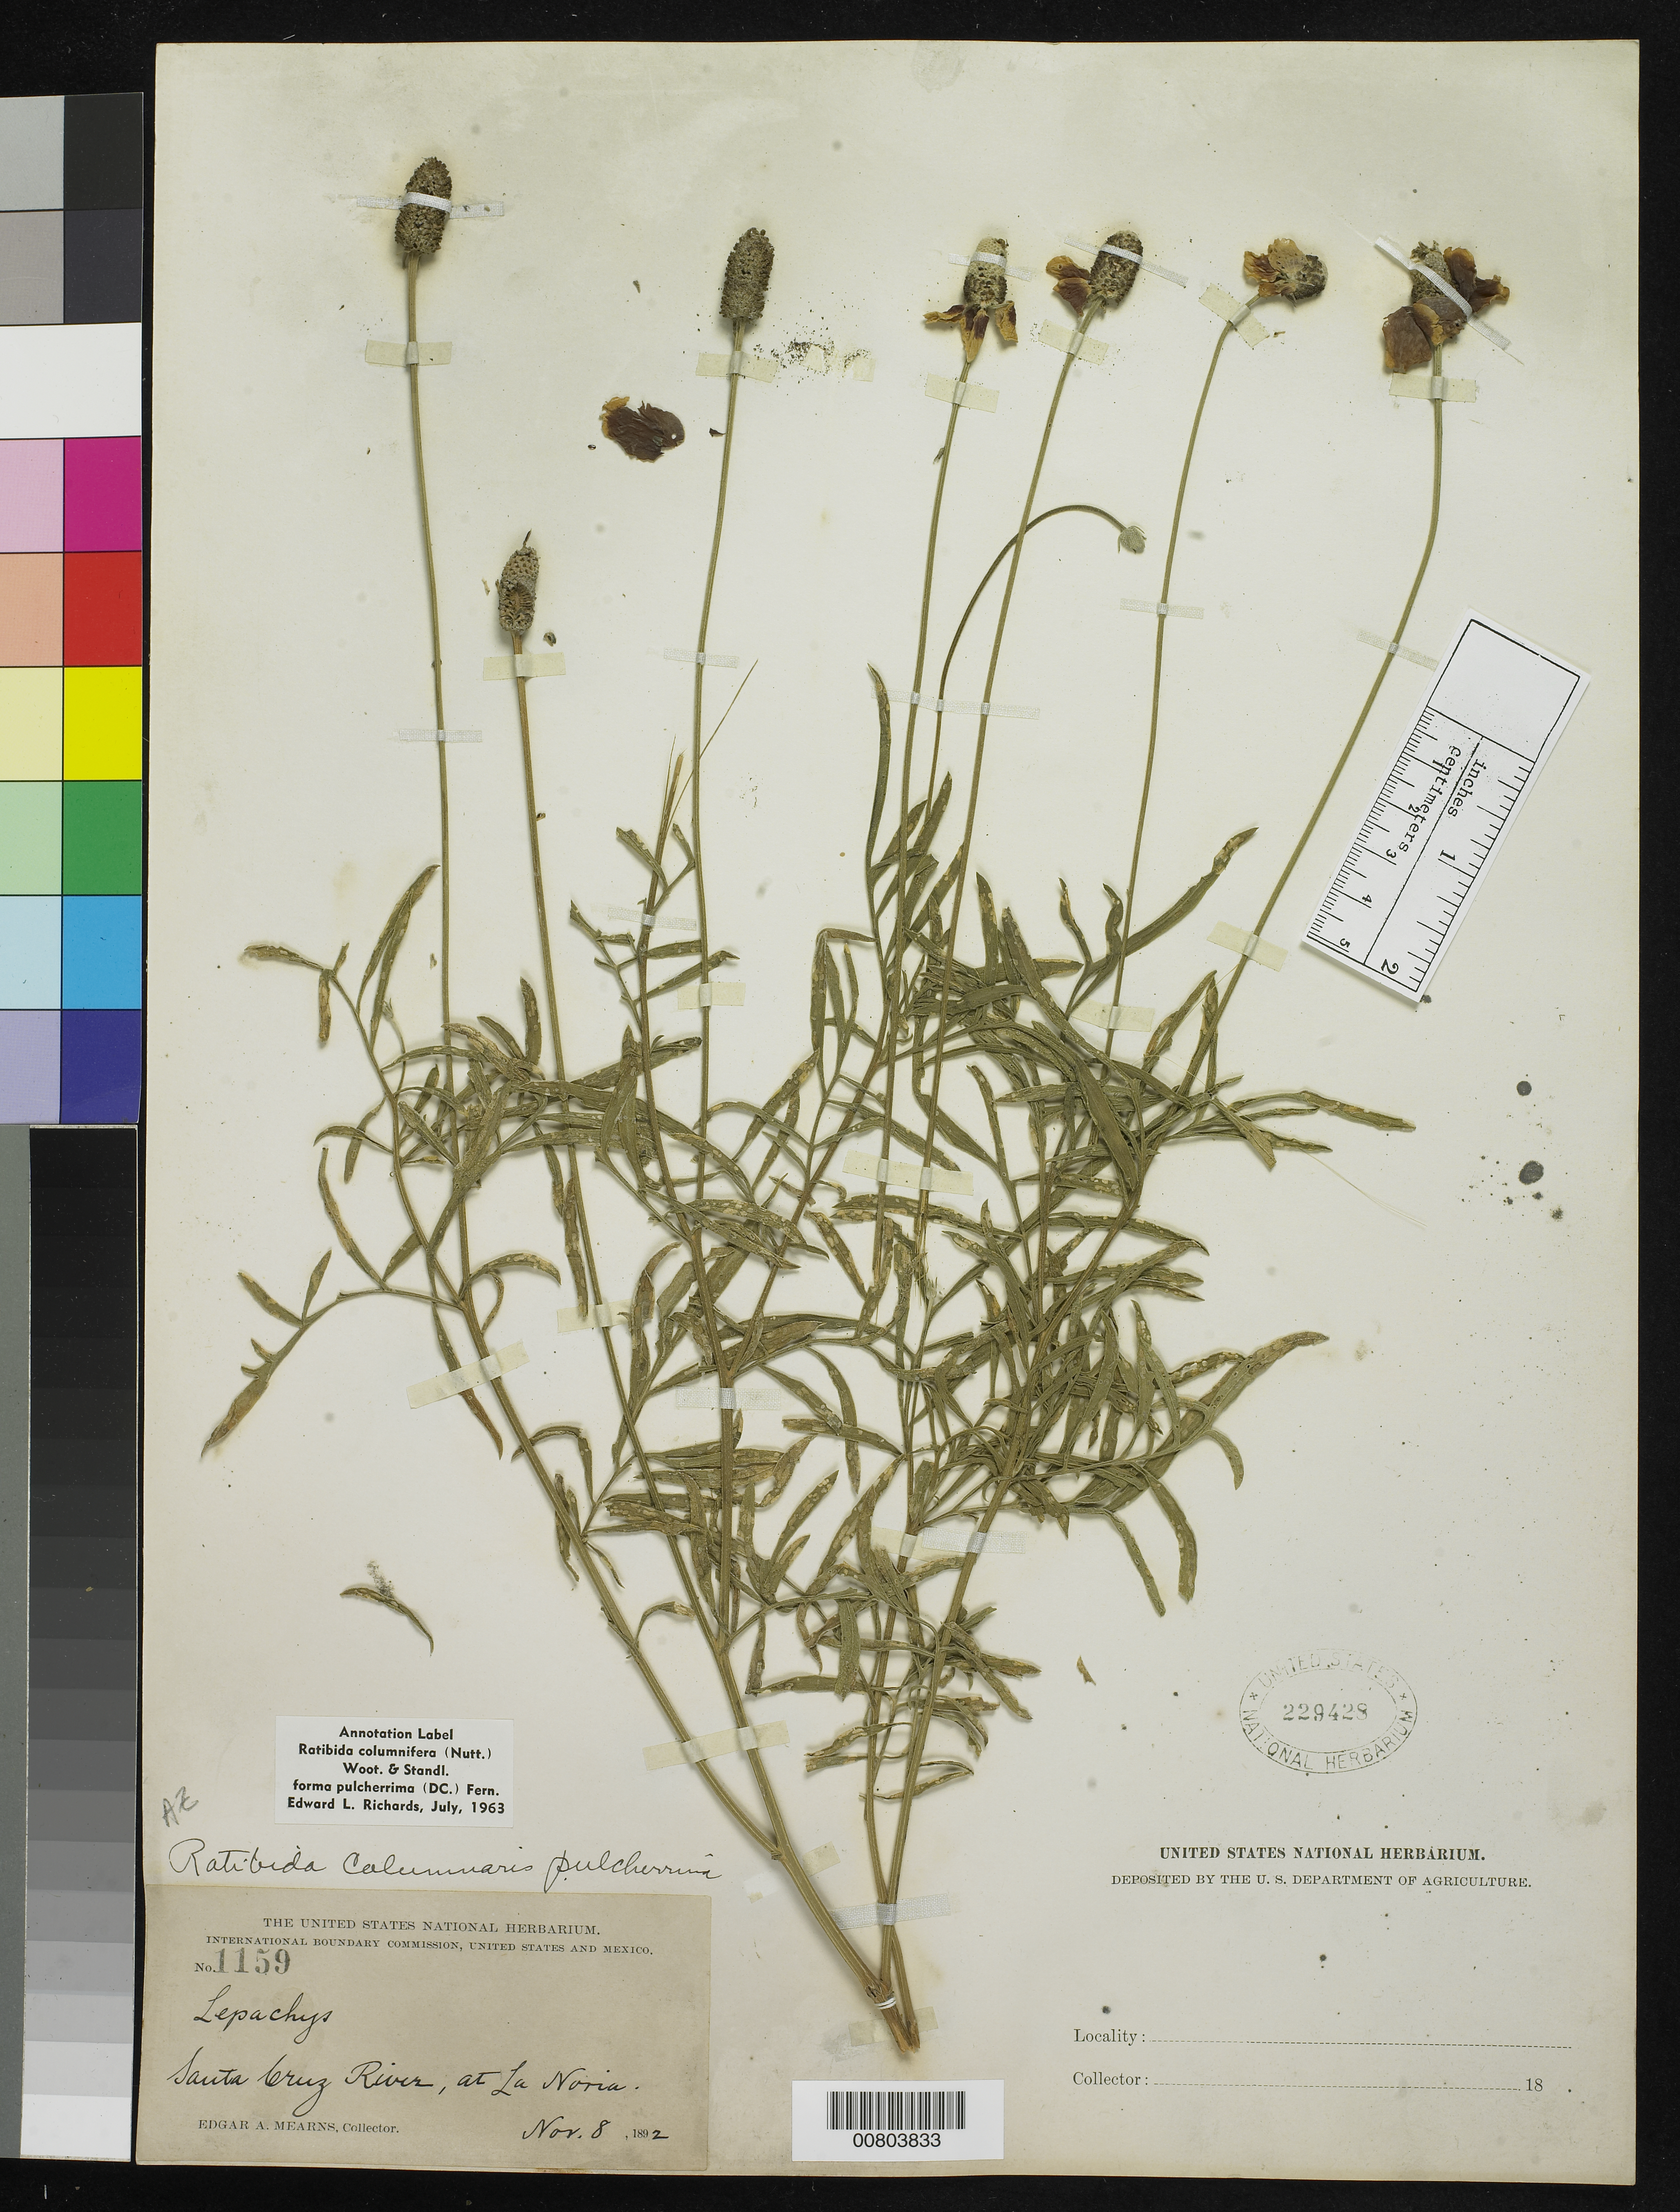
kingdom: Plantae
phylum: Tracheophyta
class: Magnoliopsida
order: Asterales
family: Asteraceae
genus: Ratibida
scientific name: Ratibida columnaris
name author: (Pursh) D. Don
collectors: E. A. Mearns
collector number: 1159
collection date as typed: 08 Nov 1892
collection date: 1892-11-08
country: United States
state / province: Arizona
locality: Santa Cruz River at La Noria.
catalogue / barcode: US 229428